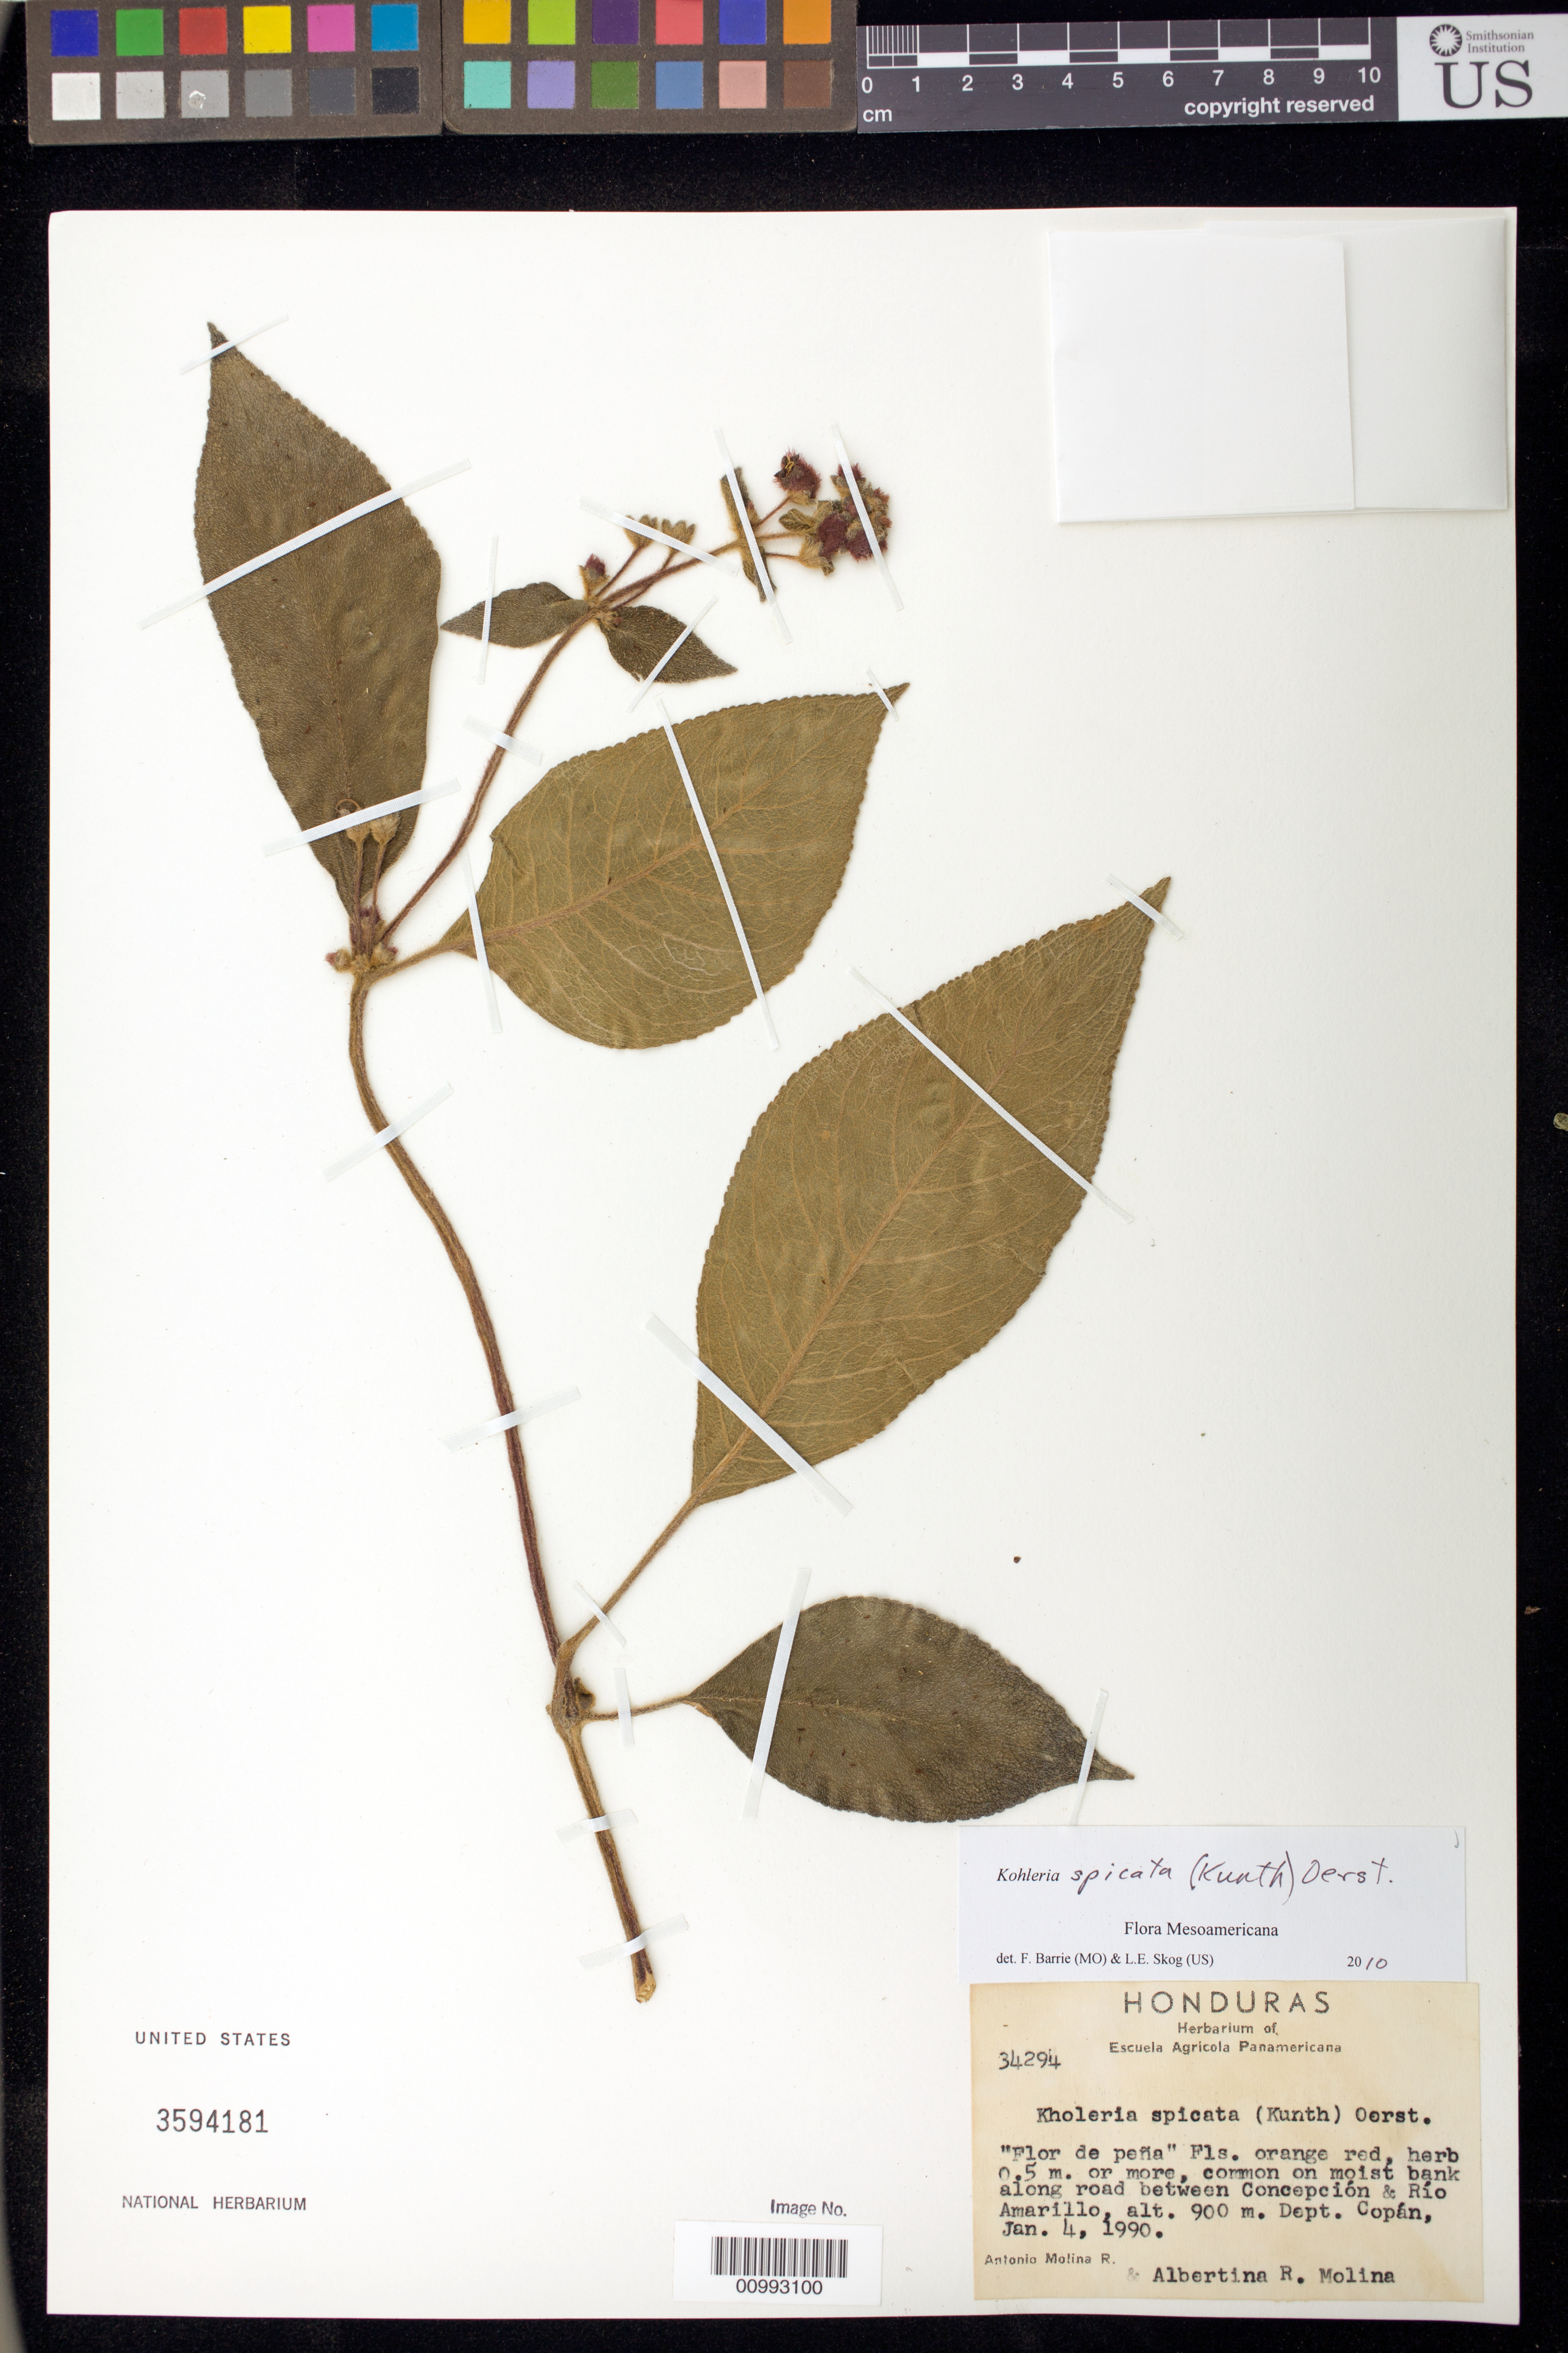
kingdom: Plantae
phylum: Tracheophyta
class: Magnoliopsida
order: Lamiales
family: Gesneriaceae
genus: Kohleria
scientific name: Kohleria spicata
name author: (Kunth) Oerst.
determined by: Barrie, F. R.; Skog, Laurence E.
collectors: A. Molina R. & A. R. Molina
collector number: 34294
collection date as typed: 04 Jan 1990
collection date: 1990-01-04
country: Honduras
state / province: Copán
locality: Along road between Concepcion and Rio Amarillo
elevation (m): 900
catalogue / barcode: US 3594181